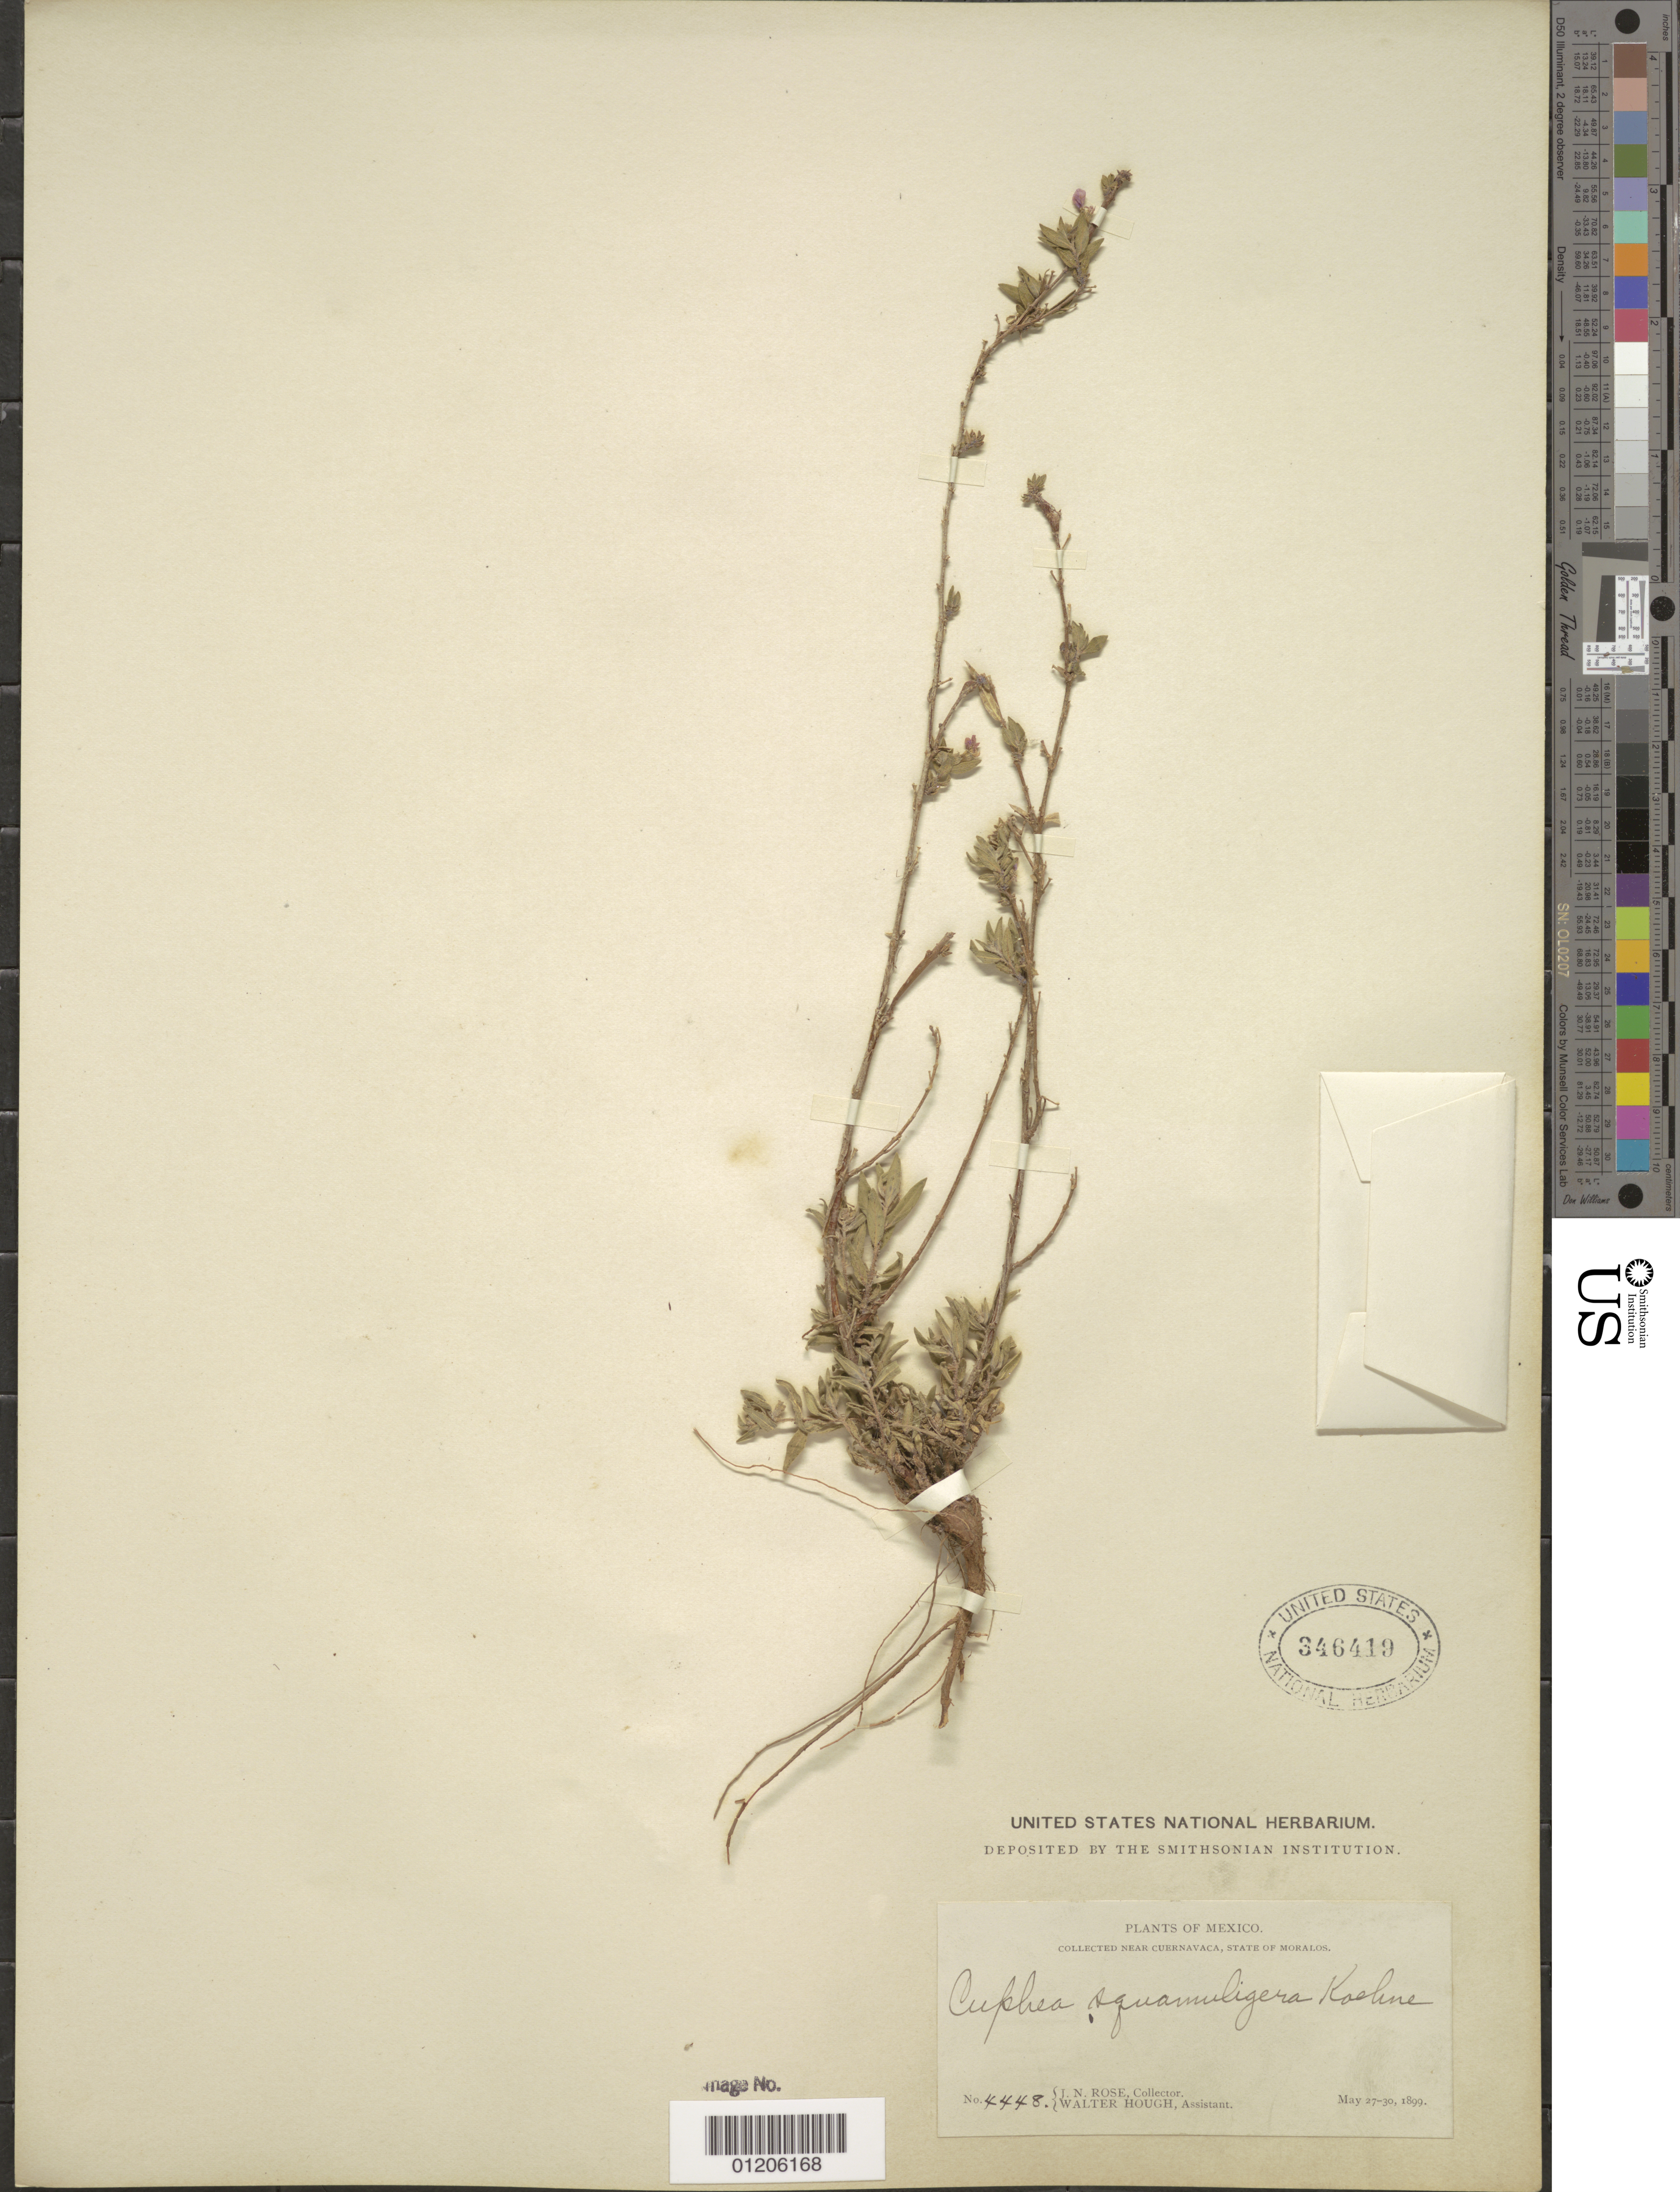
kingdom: Plantae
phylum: Tracheophyta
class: Magnoliopsida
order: Myrtales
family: Lythraceae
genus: Cuphea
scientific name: Cuphea squamuligera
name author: Koehne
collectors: J. N. Rose & W. Hough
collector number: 4448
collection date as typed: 27 May 1899 to 30 May 1899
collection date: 1899-05-27/1899-05-30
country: Mexico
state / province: Morelos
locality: Near Cuernavacea.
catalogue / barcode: US 346419